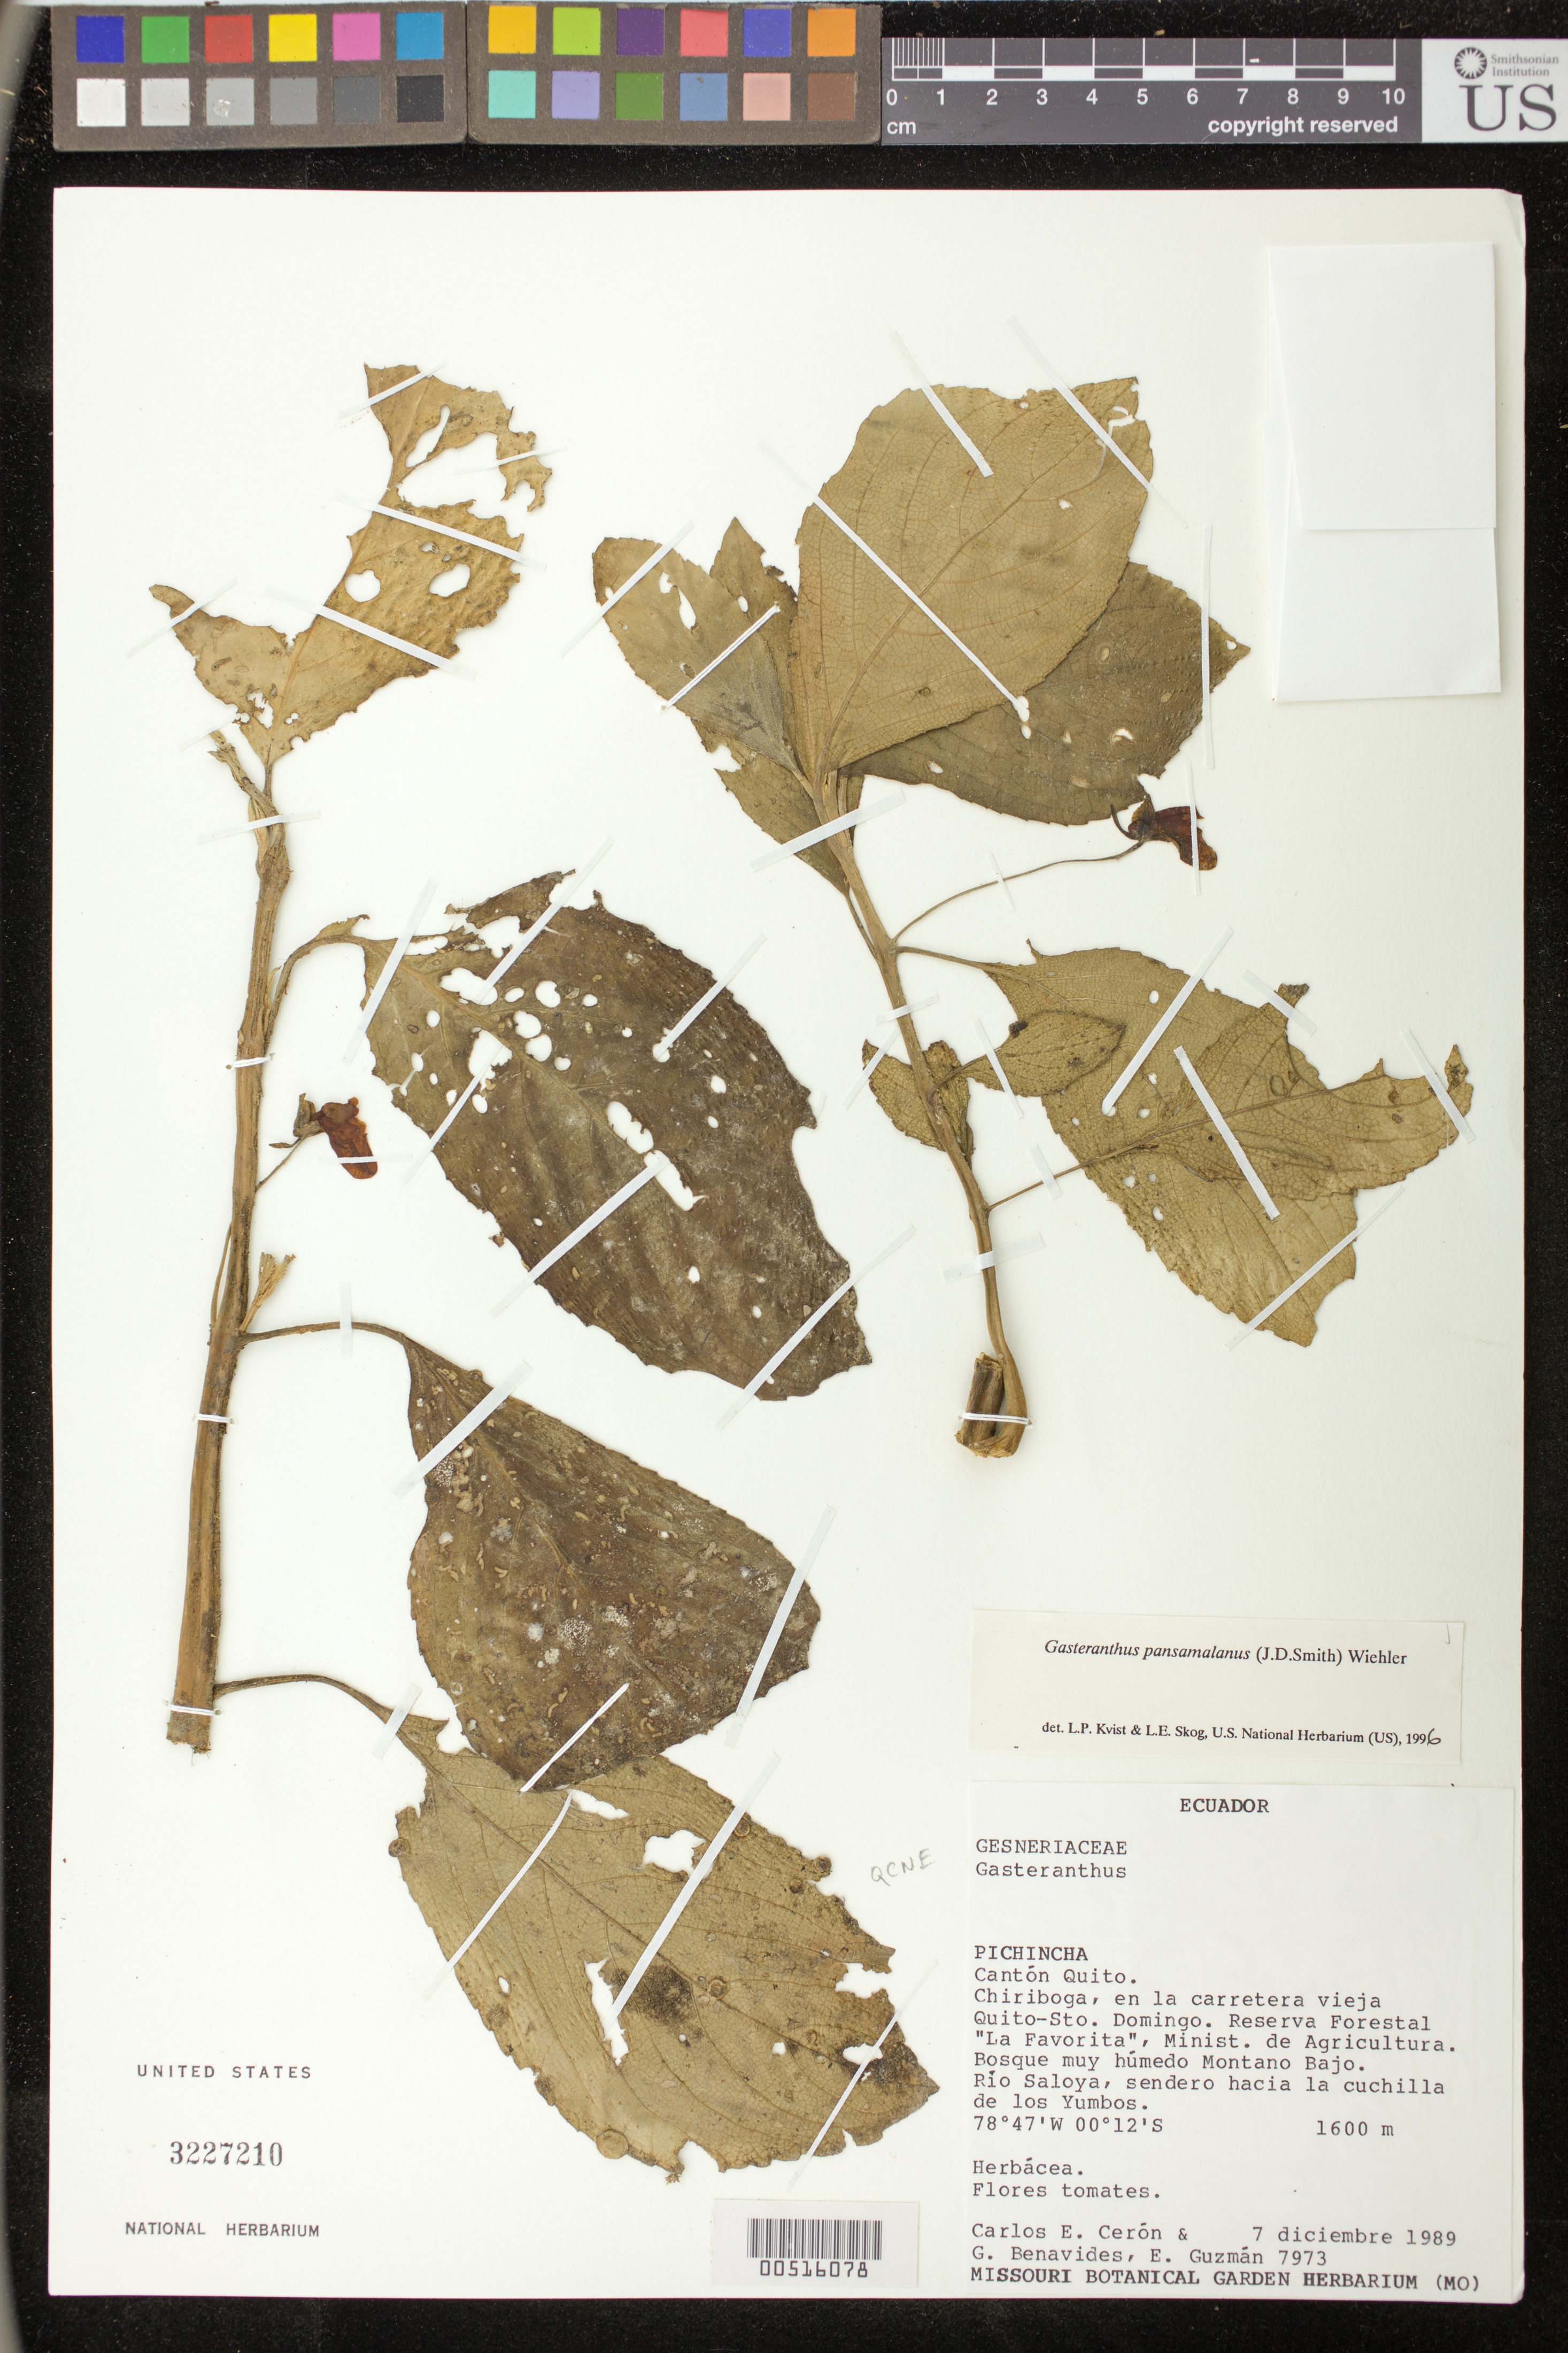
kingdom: Plantae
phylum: Tracheophyta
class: Magnoliopsida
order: Lamiales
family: Gesneriaceae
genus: Gasteranthus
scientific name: Gasteranthus pansamalanus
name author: (Donn. Sm.) Wiehler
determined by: Skog, Laurence E.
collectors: C. E. Cerón M., G. Benavides & E. Guzman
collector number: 7973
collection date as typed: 07 Dec 1989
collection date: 1989-12-07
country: Ecuador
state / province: Pichincha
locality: Cantón Quito. Chiriboga, en la carretera vieja Quito - Sto. Domingo. Reserva Forestal "La Favorita", Minist. de Agricultura; Río Saloya, sendero hacia la cuchilla de los Yumbos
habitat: Bosque muy húmedo montano bajo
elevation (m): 1600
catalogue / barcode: US 3227210